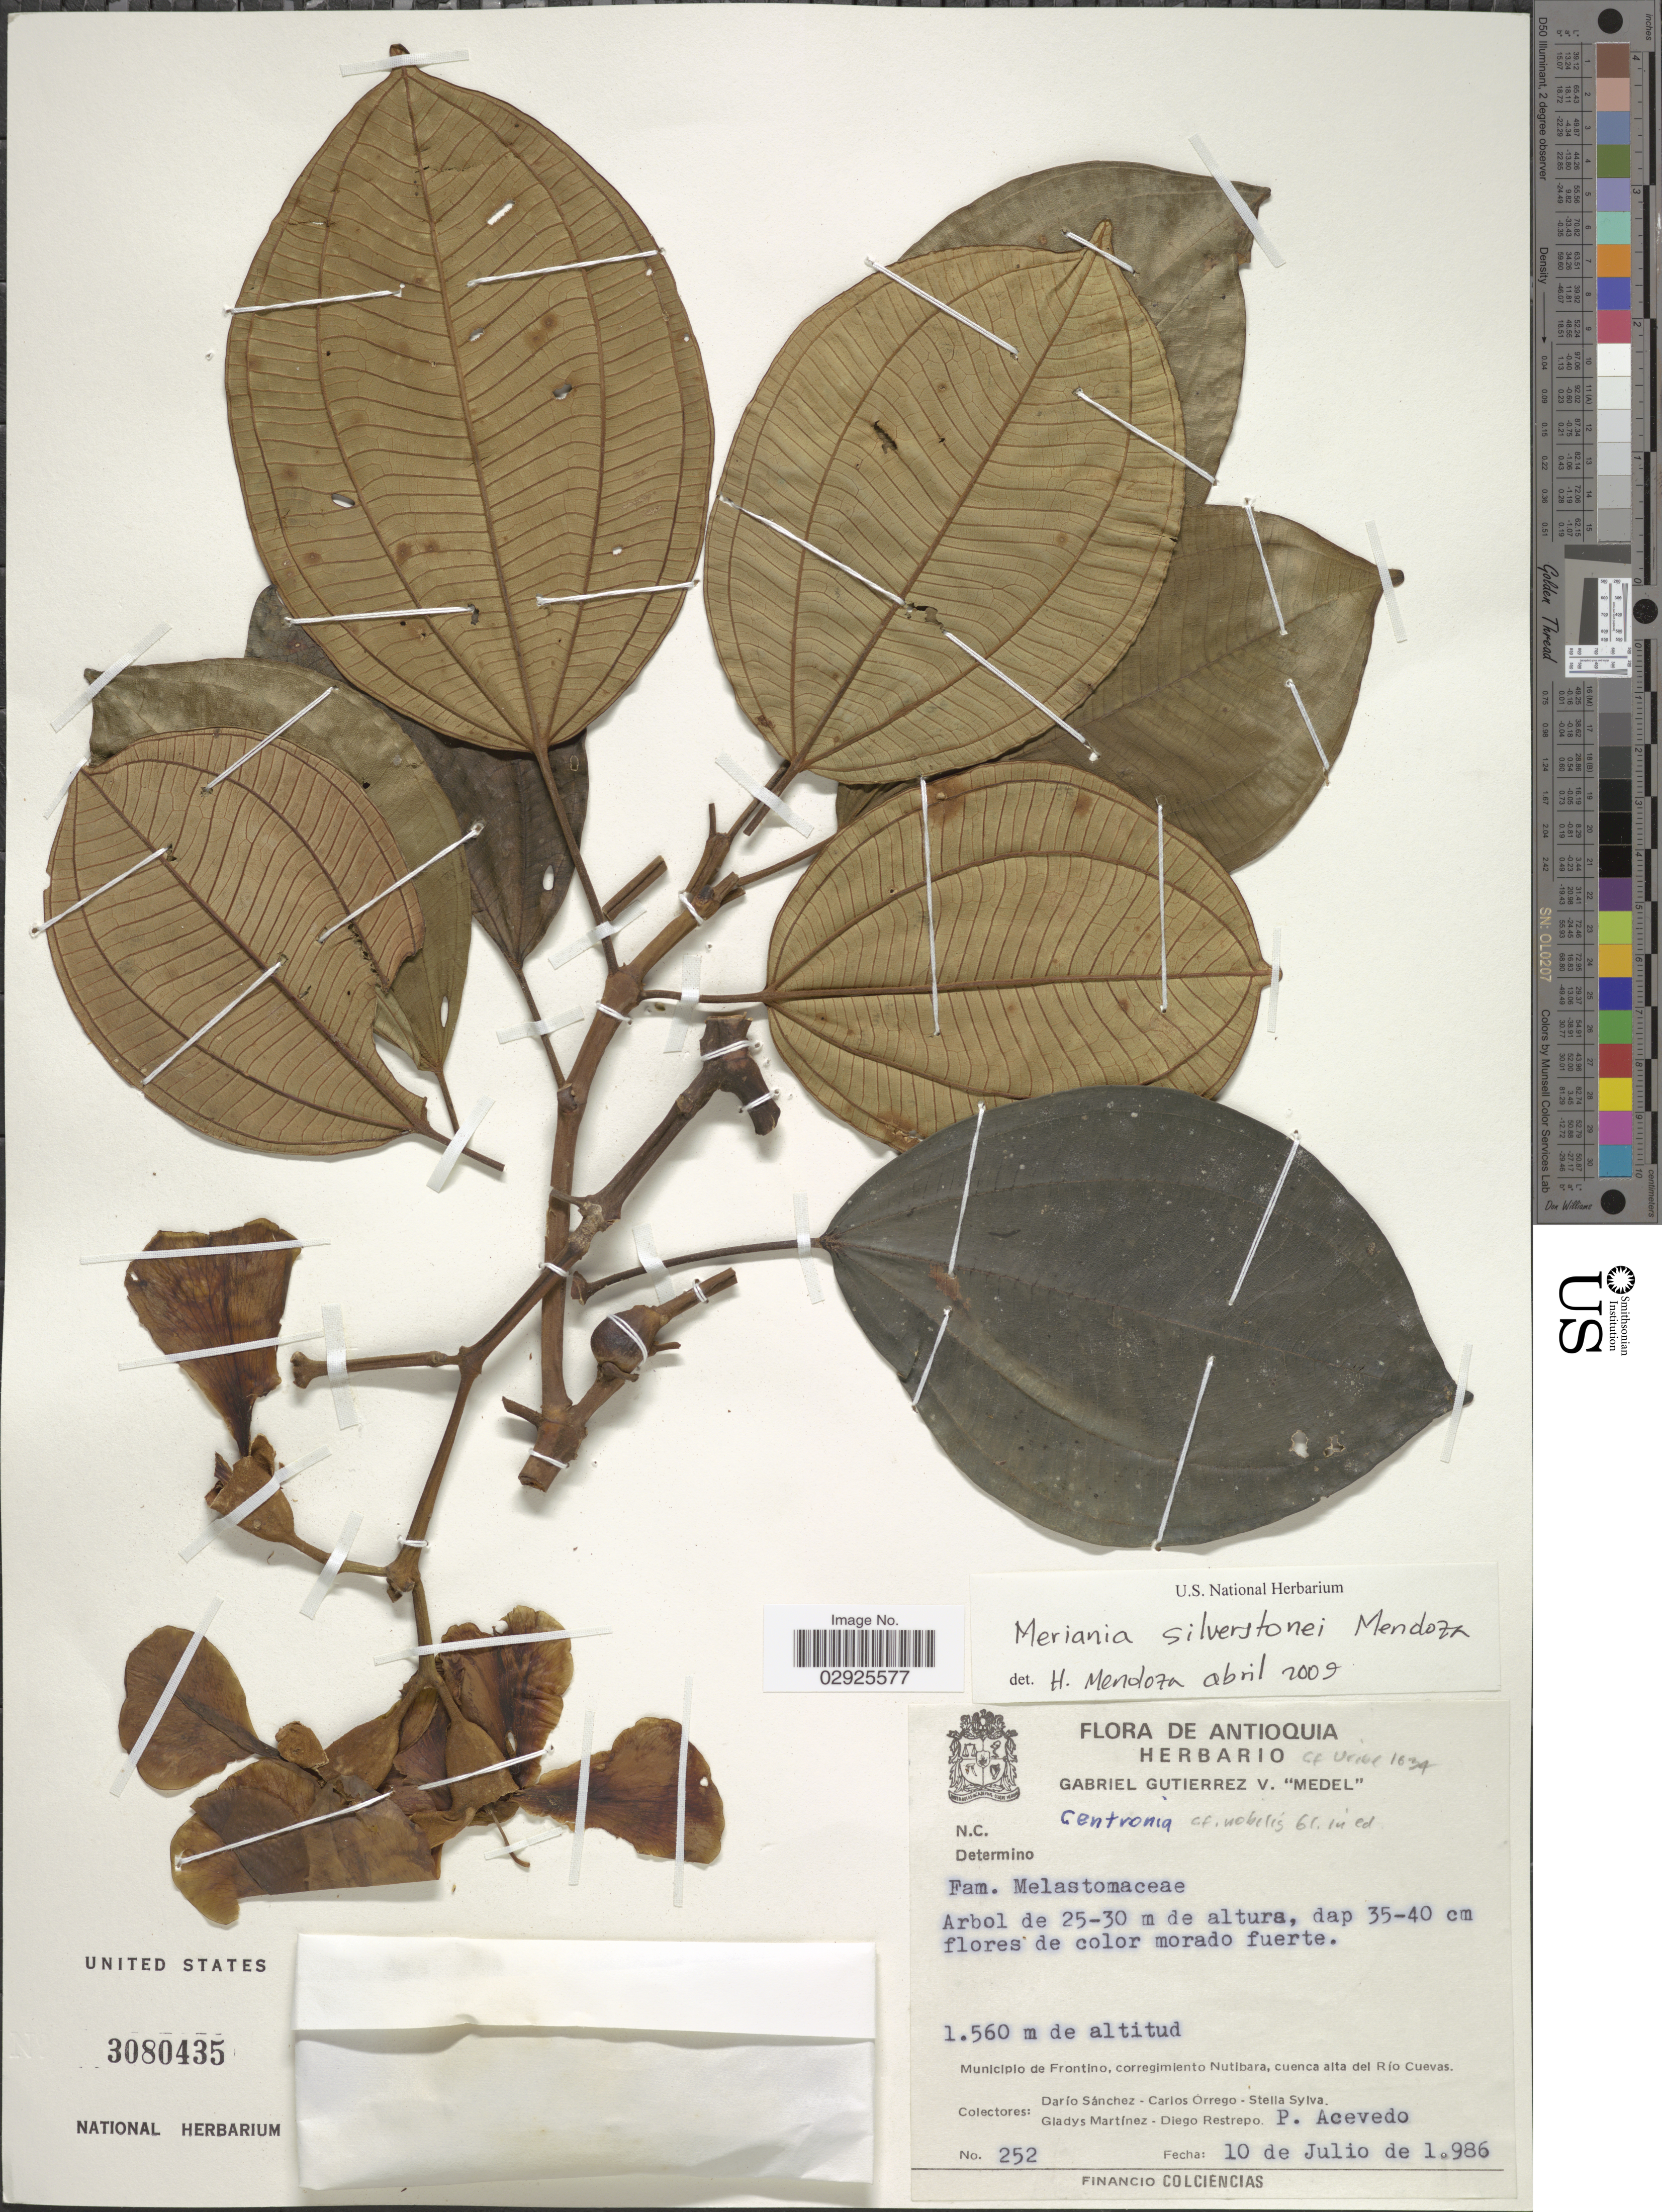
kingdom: Plantae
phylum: Tracheophyta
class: Magnoliopsida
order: Myrtales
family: Melastomataceae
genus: Meriania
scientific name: Meriania silverstonei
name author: Humberto Mend. & Fern. Alonso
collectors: D. Sánchez, C. Orrego, S. Sylva, G. Martínez & et al.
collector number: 252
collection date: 1986-07-10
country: Colombia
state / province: Antioquia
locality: Municipio de Frontino, corregimiento Nutibara, cuenca alta del Río Cuevas.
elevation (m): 1560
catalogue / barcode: US 3080435